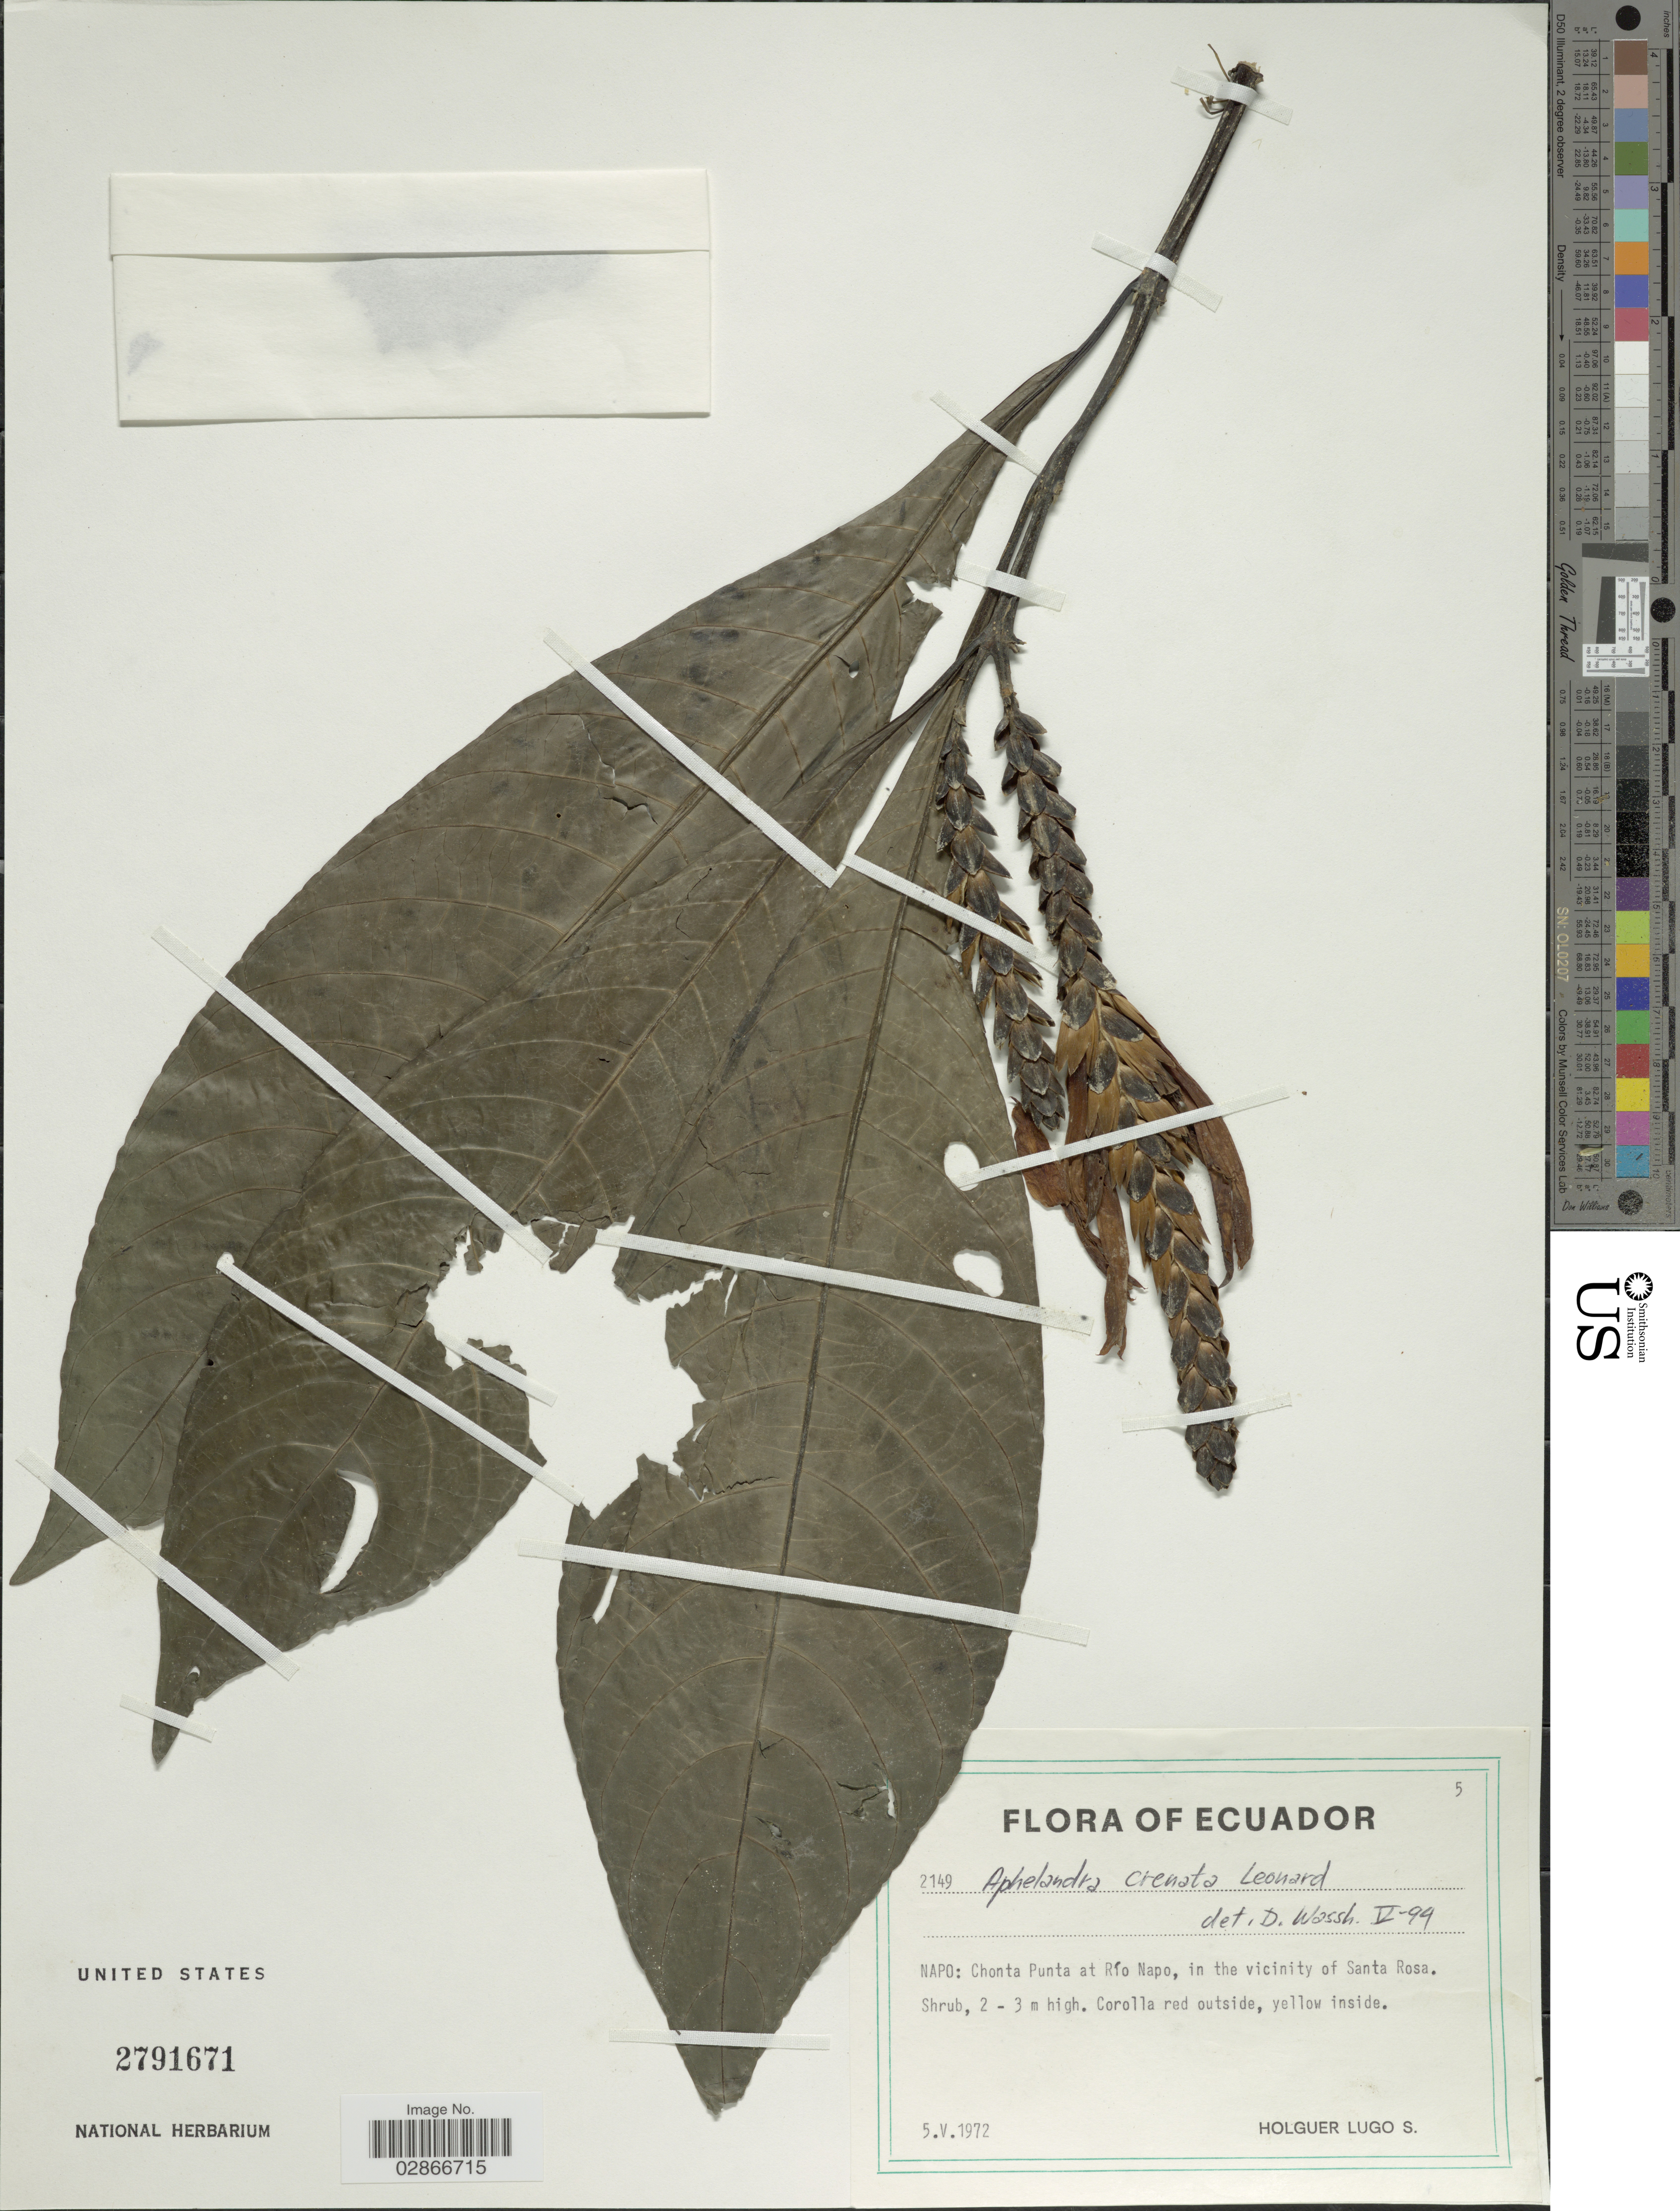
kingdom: Plantae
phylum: Tracheophyta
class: Magnoliopsida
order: Lamiales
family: Acanthaceae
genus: Aphelandra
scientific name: Aphelandra crenata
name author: Leonard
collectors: H. Lugo S.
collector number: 2149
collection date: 1972-05-05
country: Ecuador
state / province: Napo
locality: Chonta Punta at Río Napo, in the vicinity of Santa Rosa.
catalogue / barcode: US 2791671